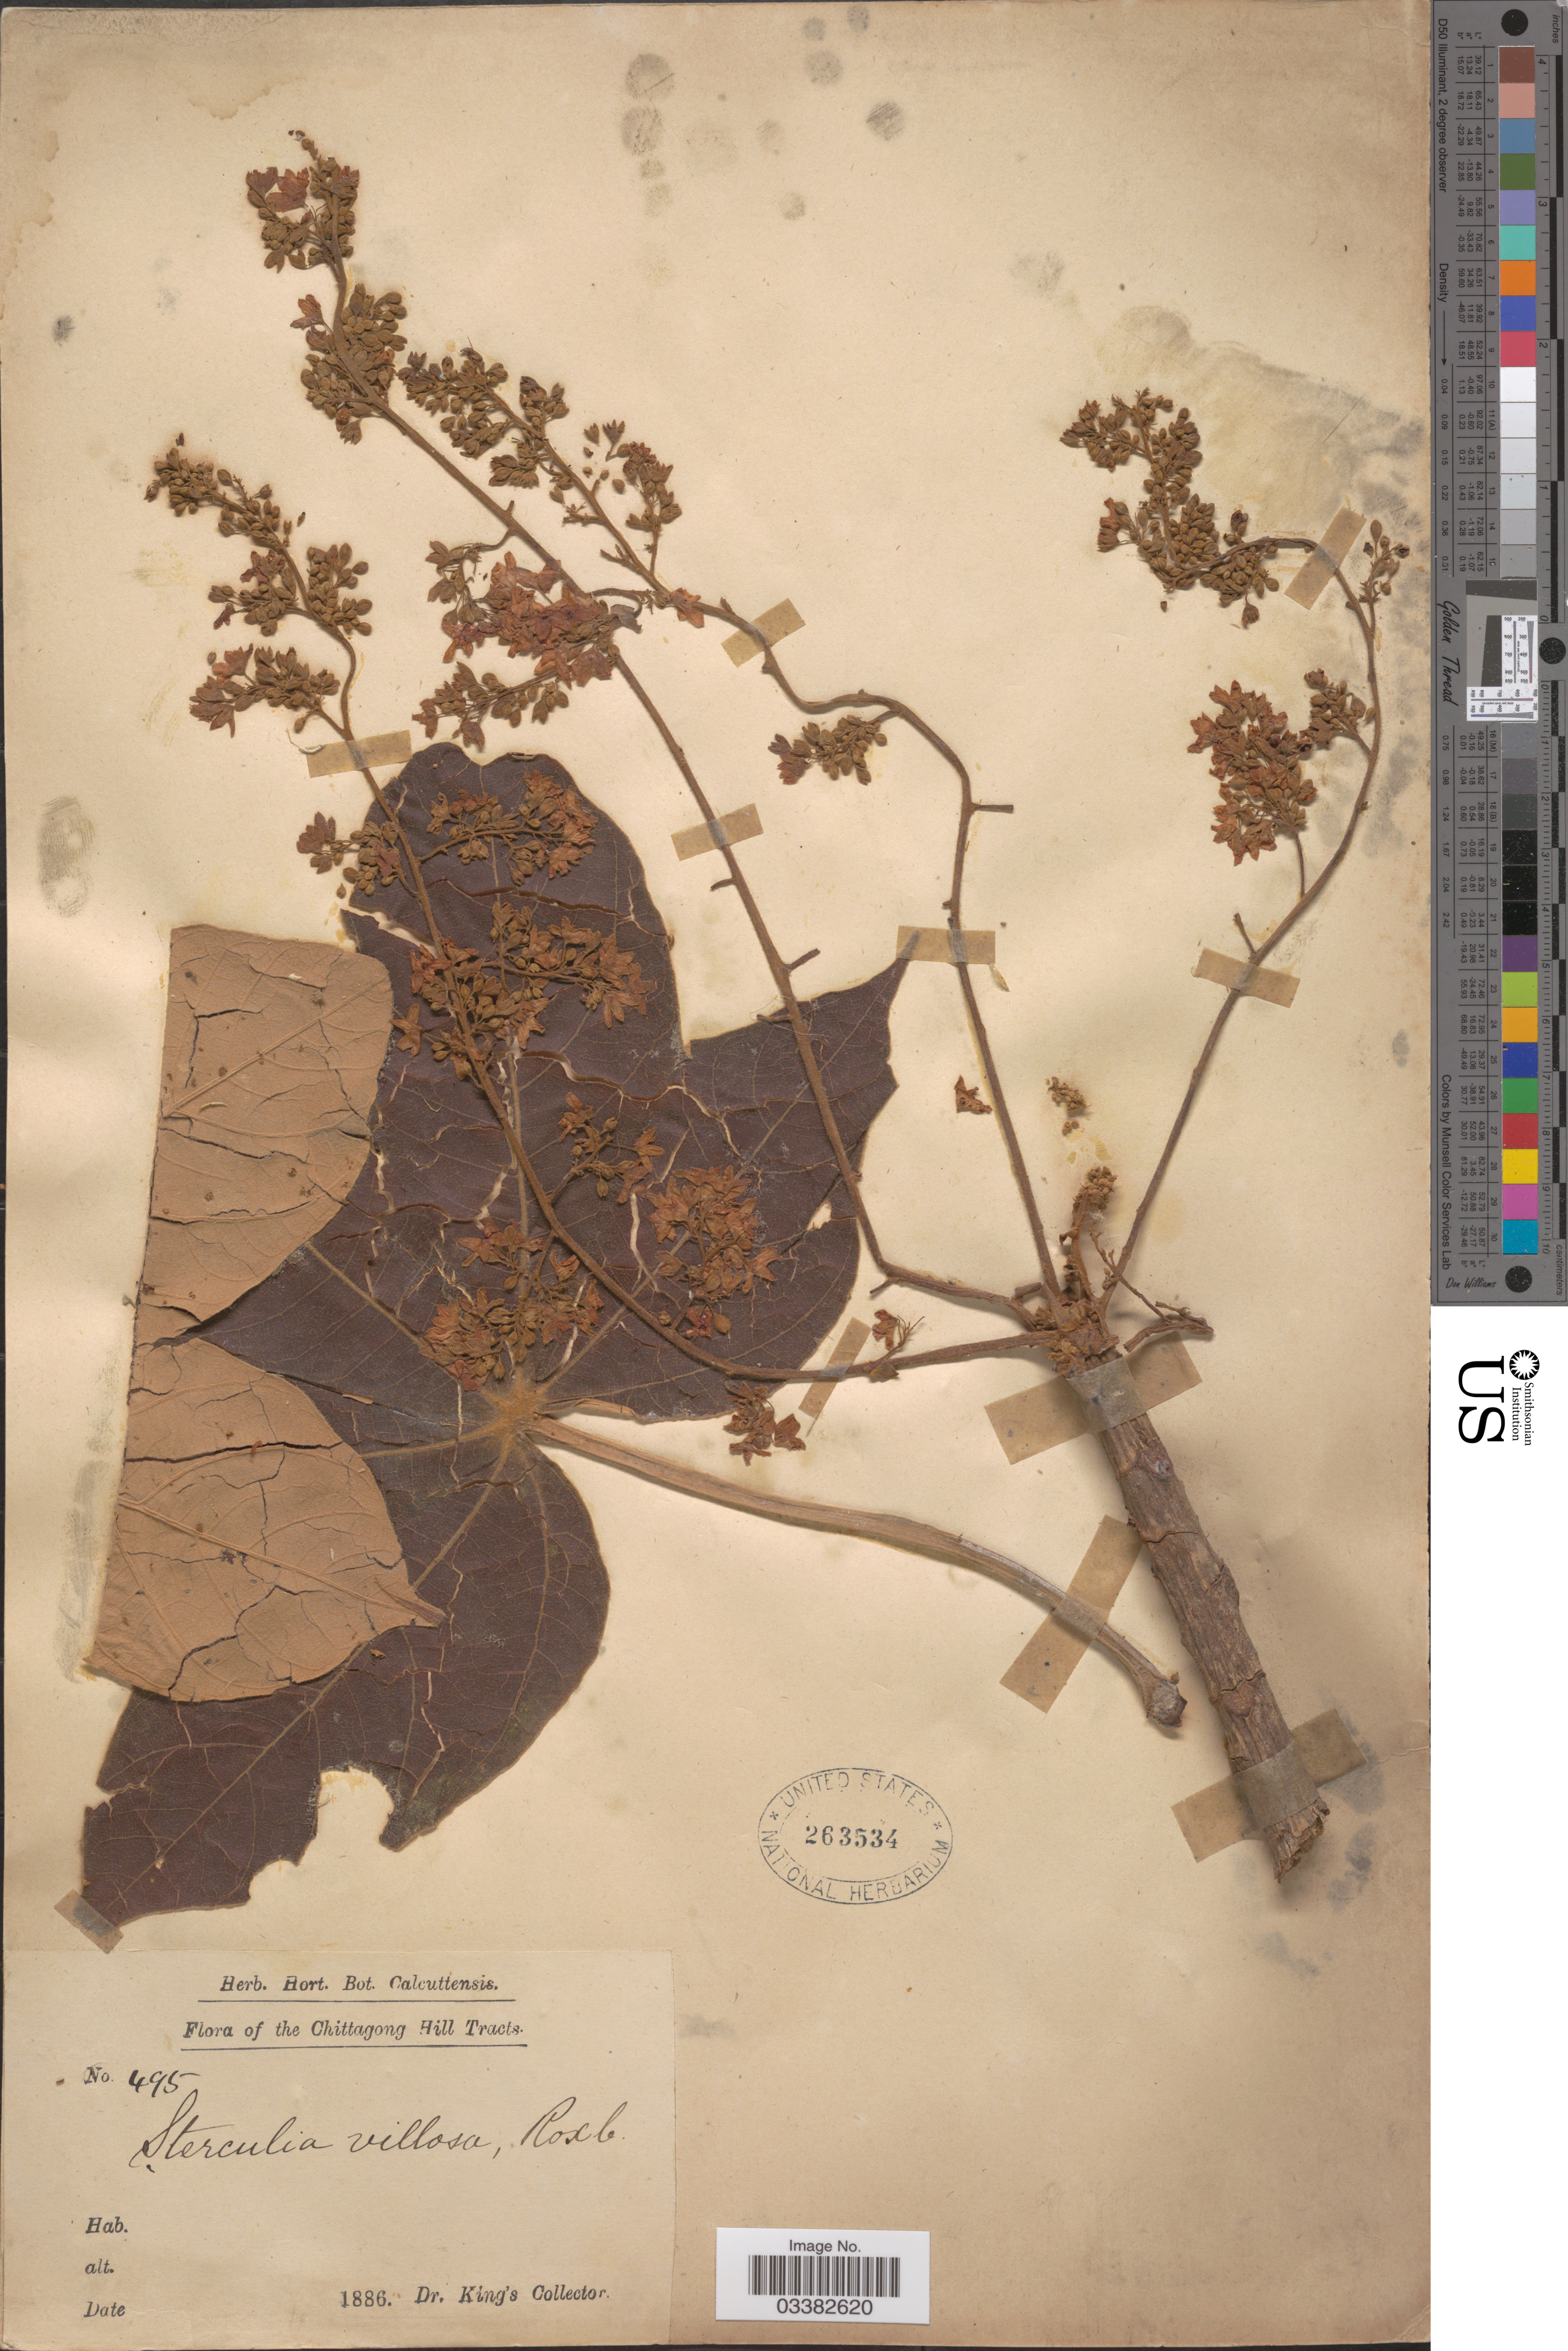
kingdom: Plantae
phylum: Tracheophyta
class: Magnoliopsida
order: Malvales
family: Malvaceae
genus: Sterculia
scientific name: Sterculia villosa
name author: Roxb.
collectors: Dr. King's collector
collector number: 495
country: Bangladesh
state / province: Chittagong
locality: The Chittagong Hill Tracts.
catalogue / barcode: US 263534